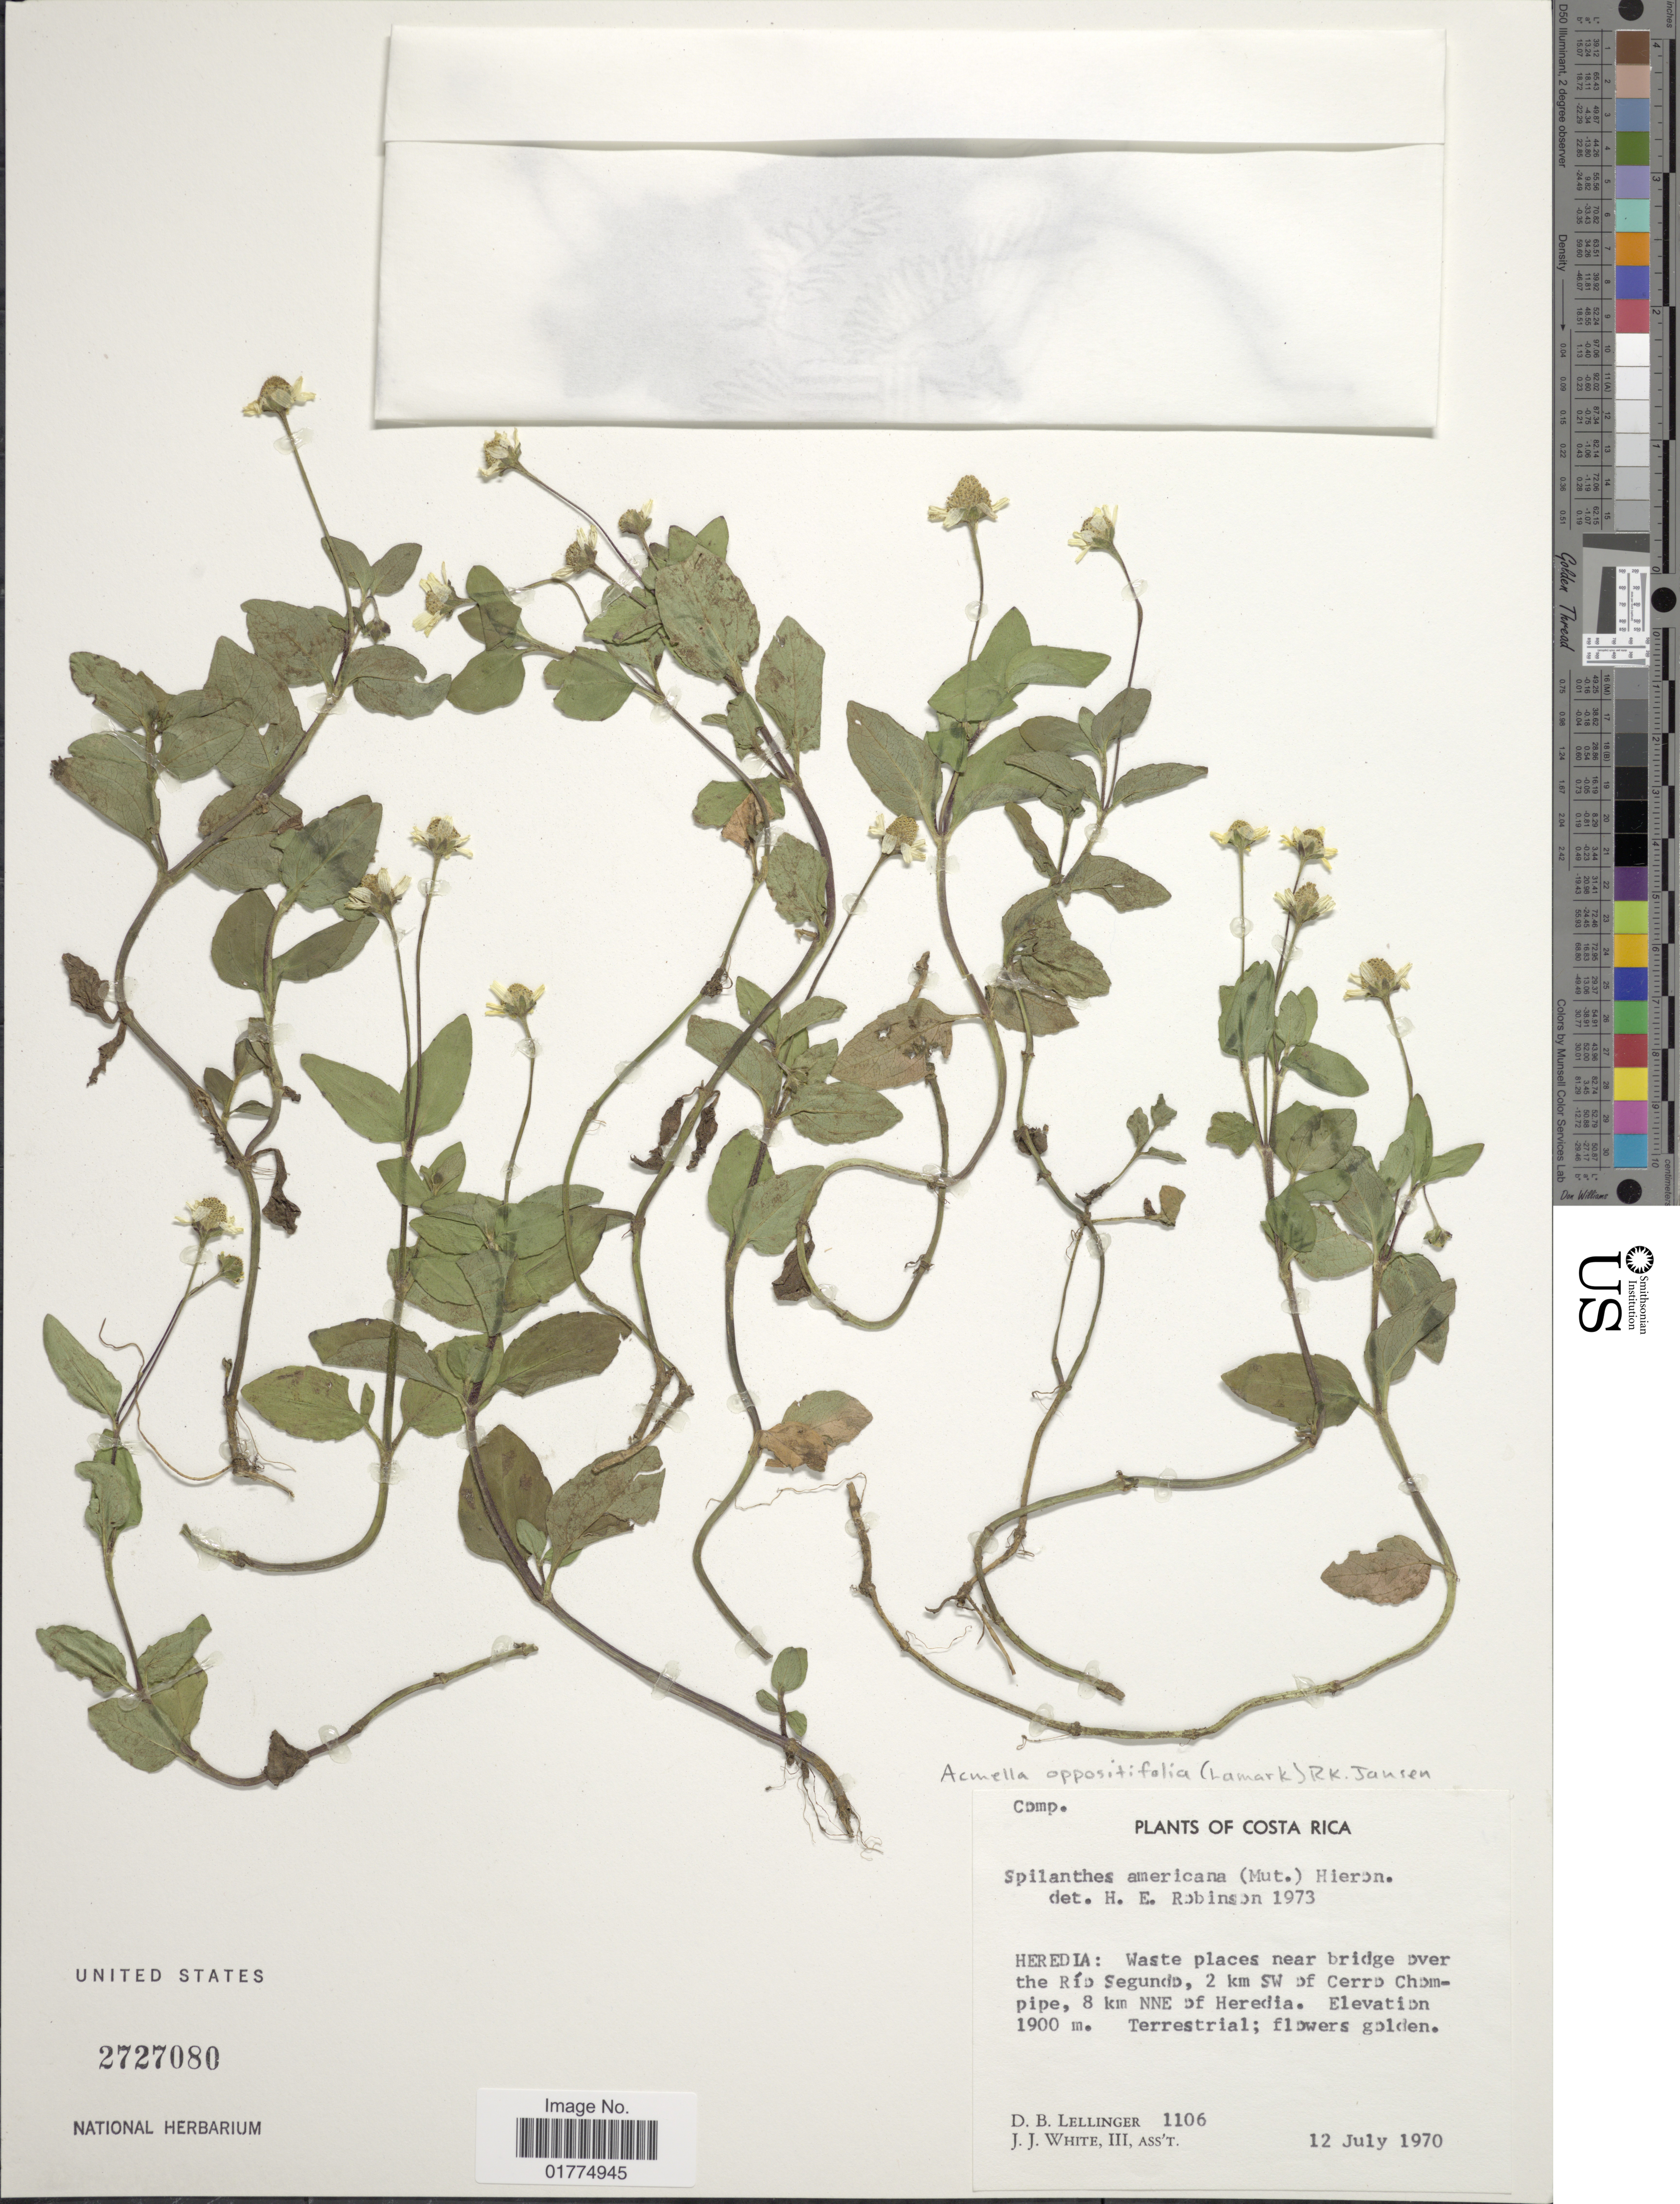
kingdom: Plantae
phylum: Tracheophyta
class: Magnoliopsida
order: Asterales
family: Asteraceae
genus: Acmella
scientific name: Acmella repens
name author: (Walter) Rich.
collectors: D. B. Lellinger & J. J. White III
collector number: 1106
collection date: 1970-07-12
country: Costa Rica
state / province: Heredia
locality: Heredia: Waste places near bridge over the Río Segundo, 2 km SW of Cerro Chompipe, 8 km NNE of Heredia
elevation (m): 1900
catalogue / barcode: US 2727080